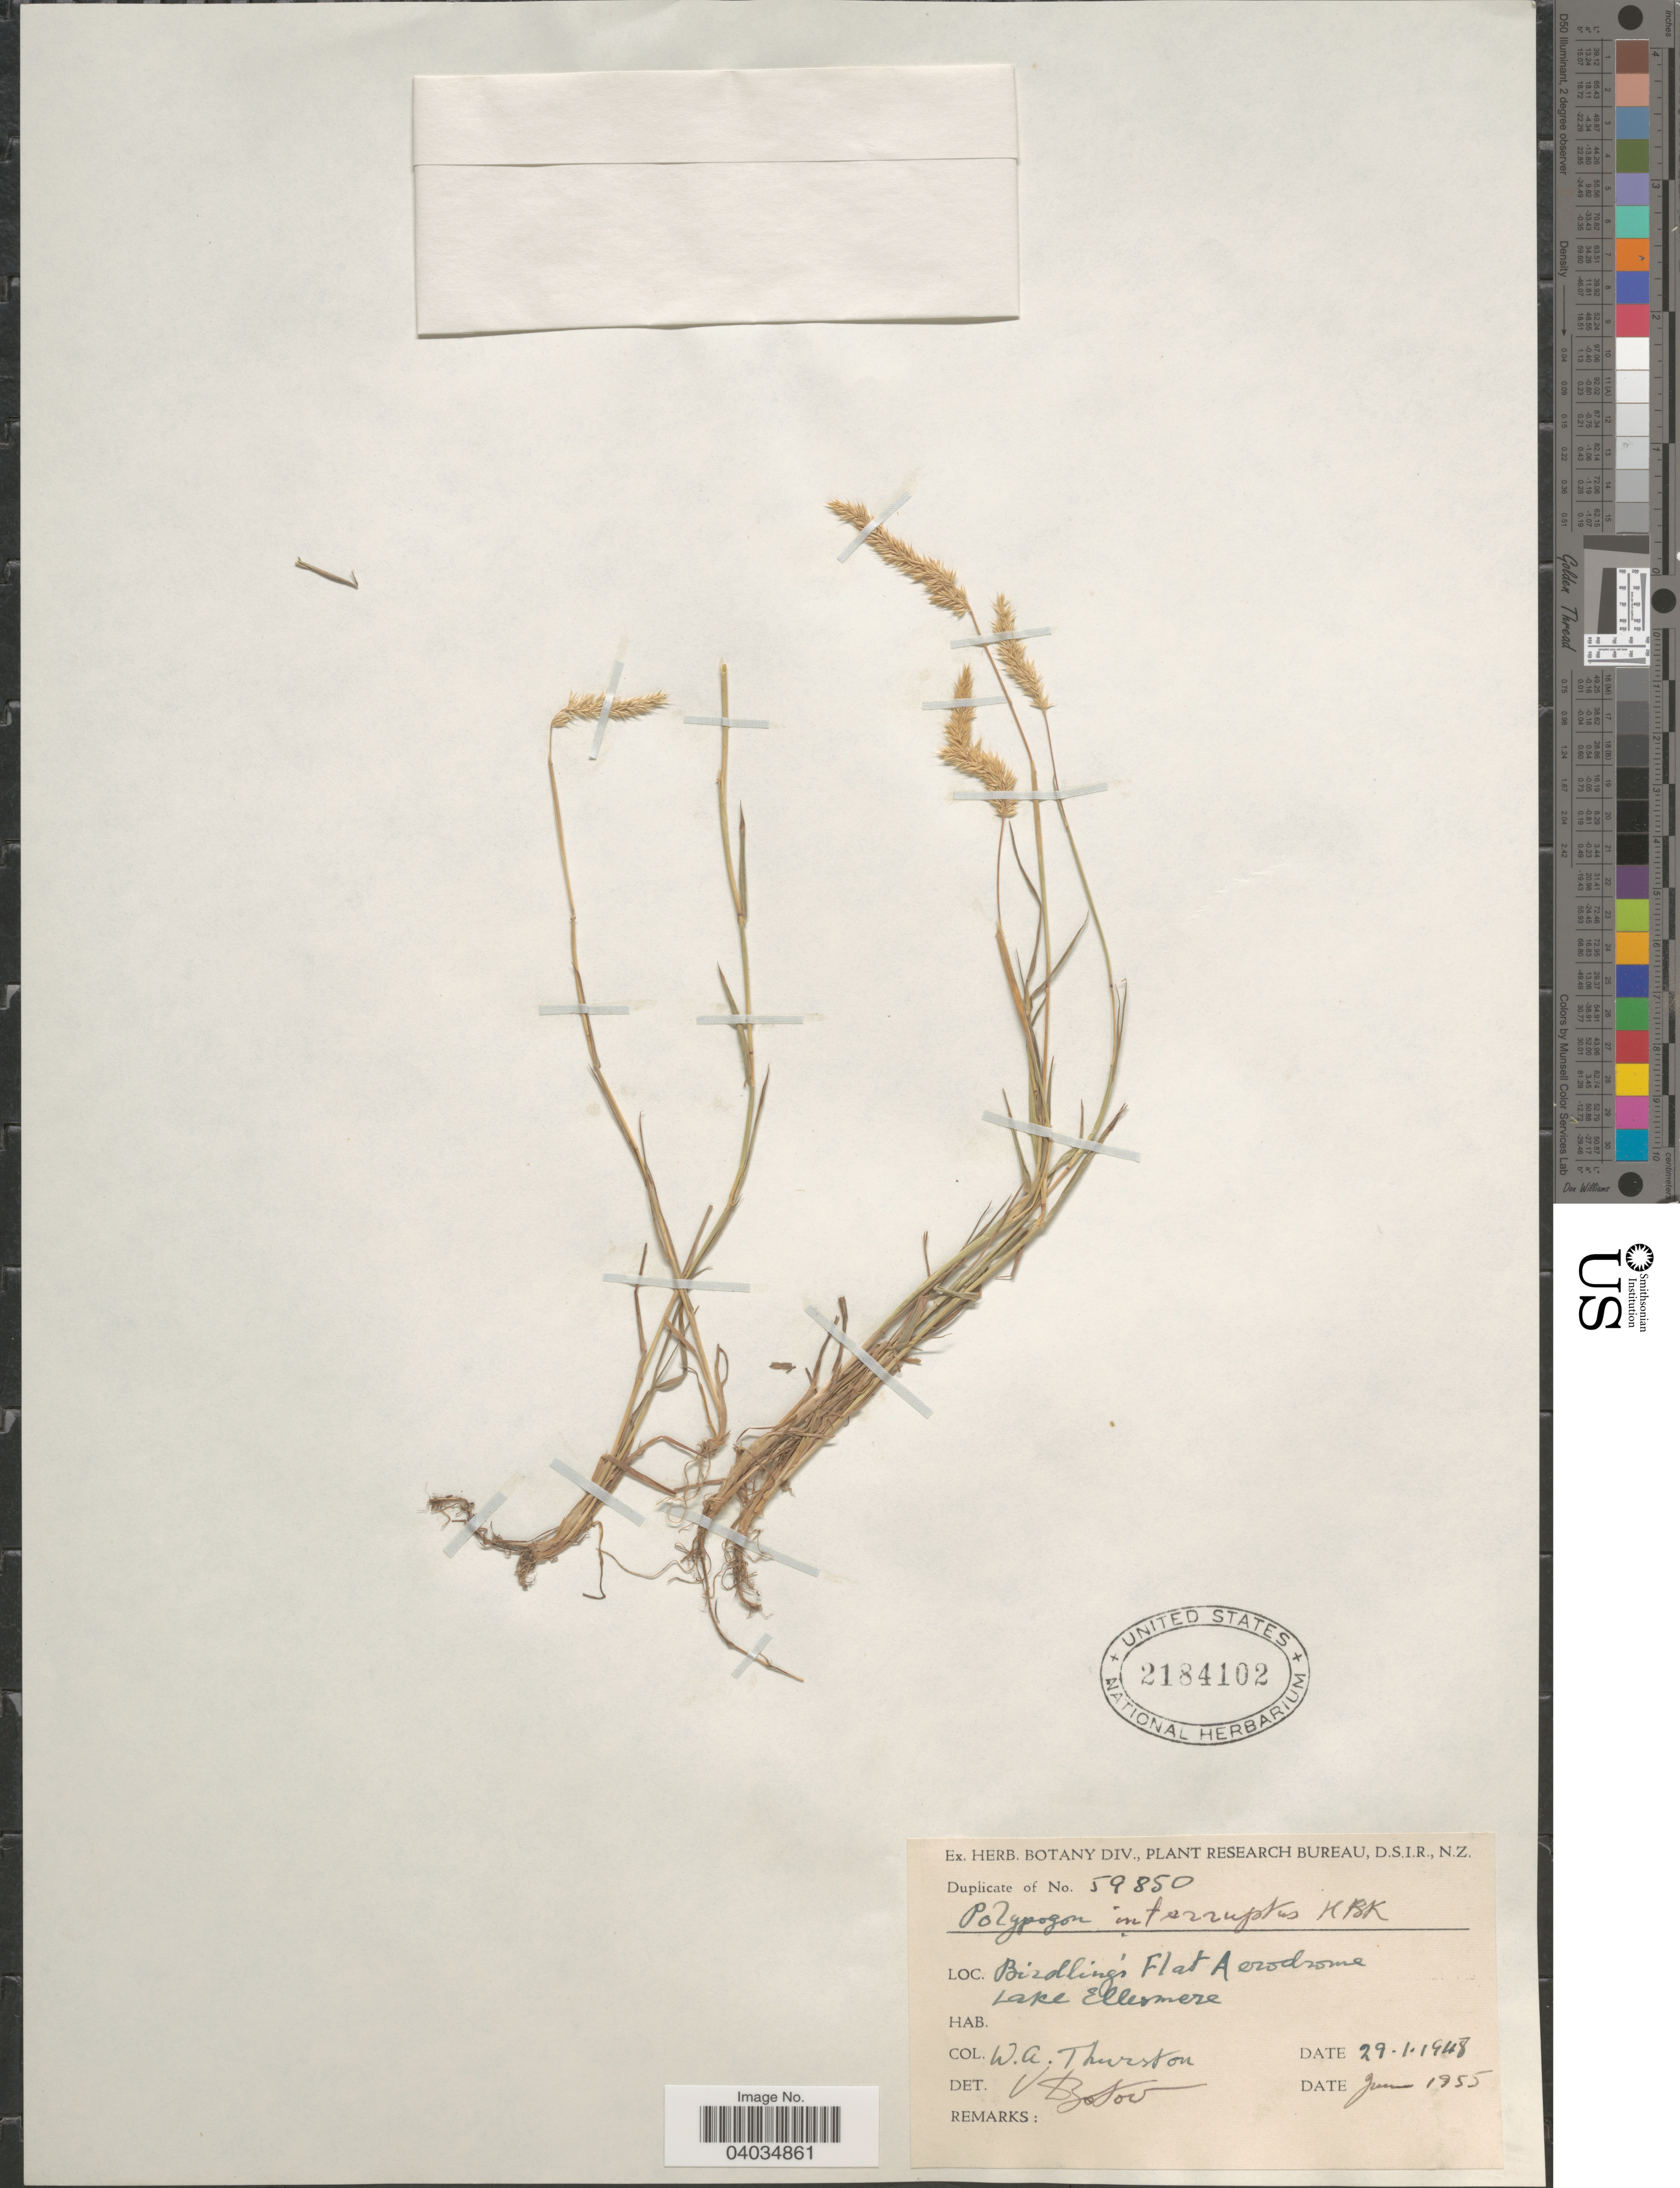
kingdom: Plantae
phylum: Tracheophyta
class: Liliopsida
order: Poales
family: Poaceae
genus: Polypogon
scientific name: Polypogon interruptus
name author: Kunth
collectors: W. Thurston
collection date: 1948-01-29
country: New Zealand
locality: Birdling's Flat Aerodrome. Lake Ellesmere.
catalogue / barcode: US 2184102